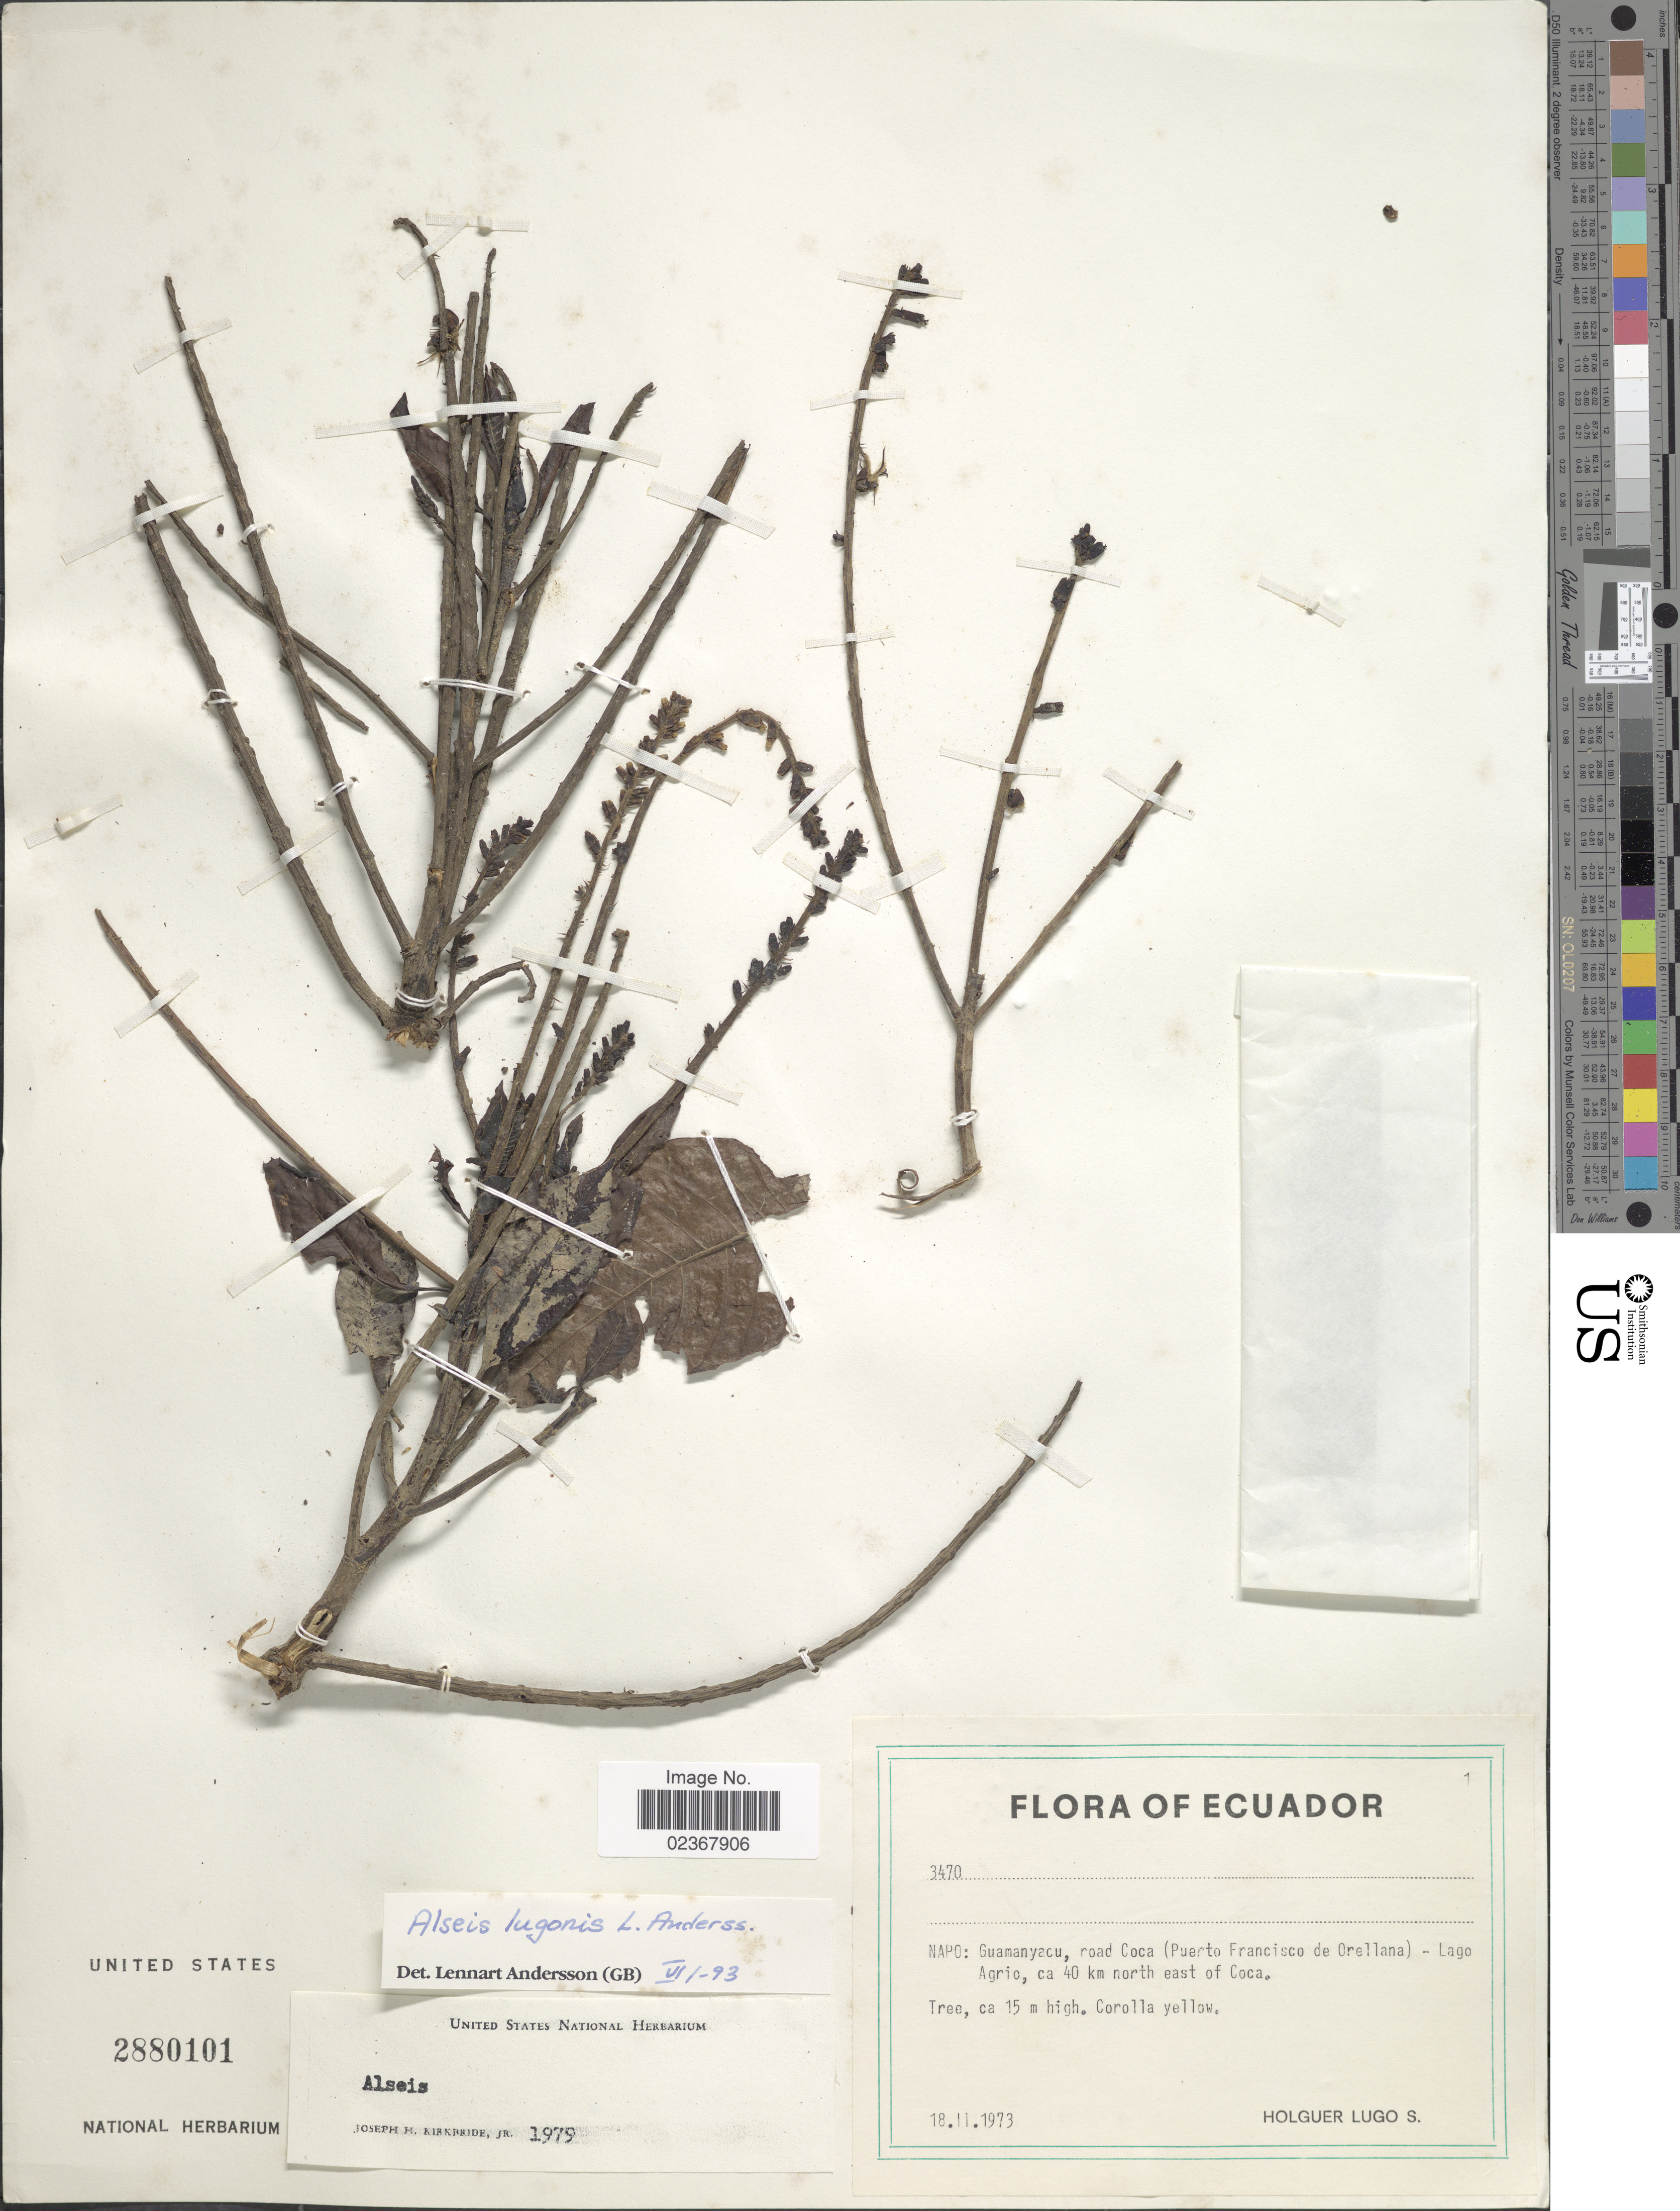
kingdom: Plantae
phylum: Tracheophyta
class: Magnoliopsida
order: Gentianales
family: Rubiaceae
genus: Alseis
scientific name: Alseis lugonis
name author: L. Andersson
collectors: H. Lugo S.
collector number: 3470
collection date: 1973-11-18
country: Ecuador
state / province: Napo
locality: Road Coca (Puerto Francisco de Orellana) - Lago Agrio, ca 40 km north east of Coca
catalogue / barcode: US 2880101